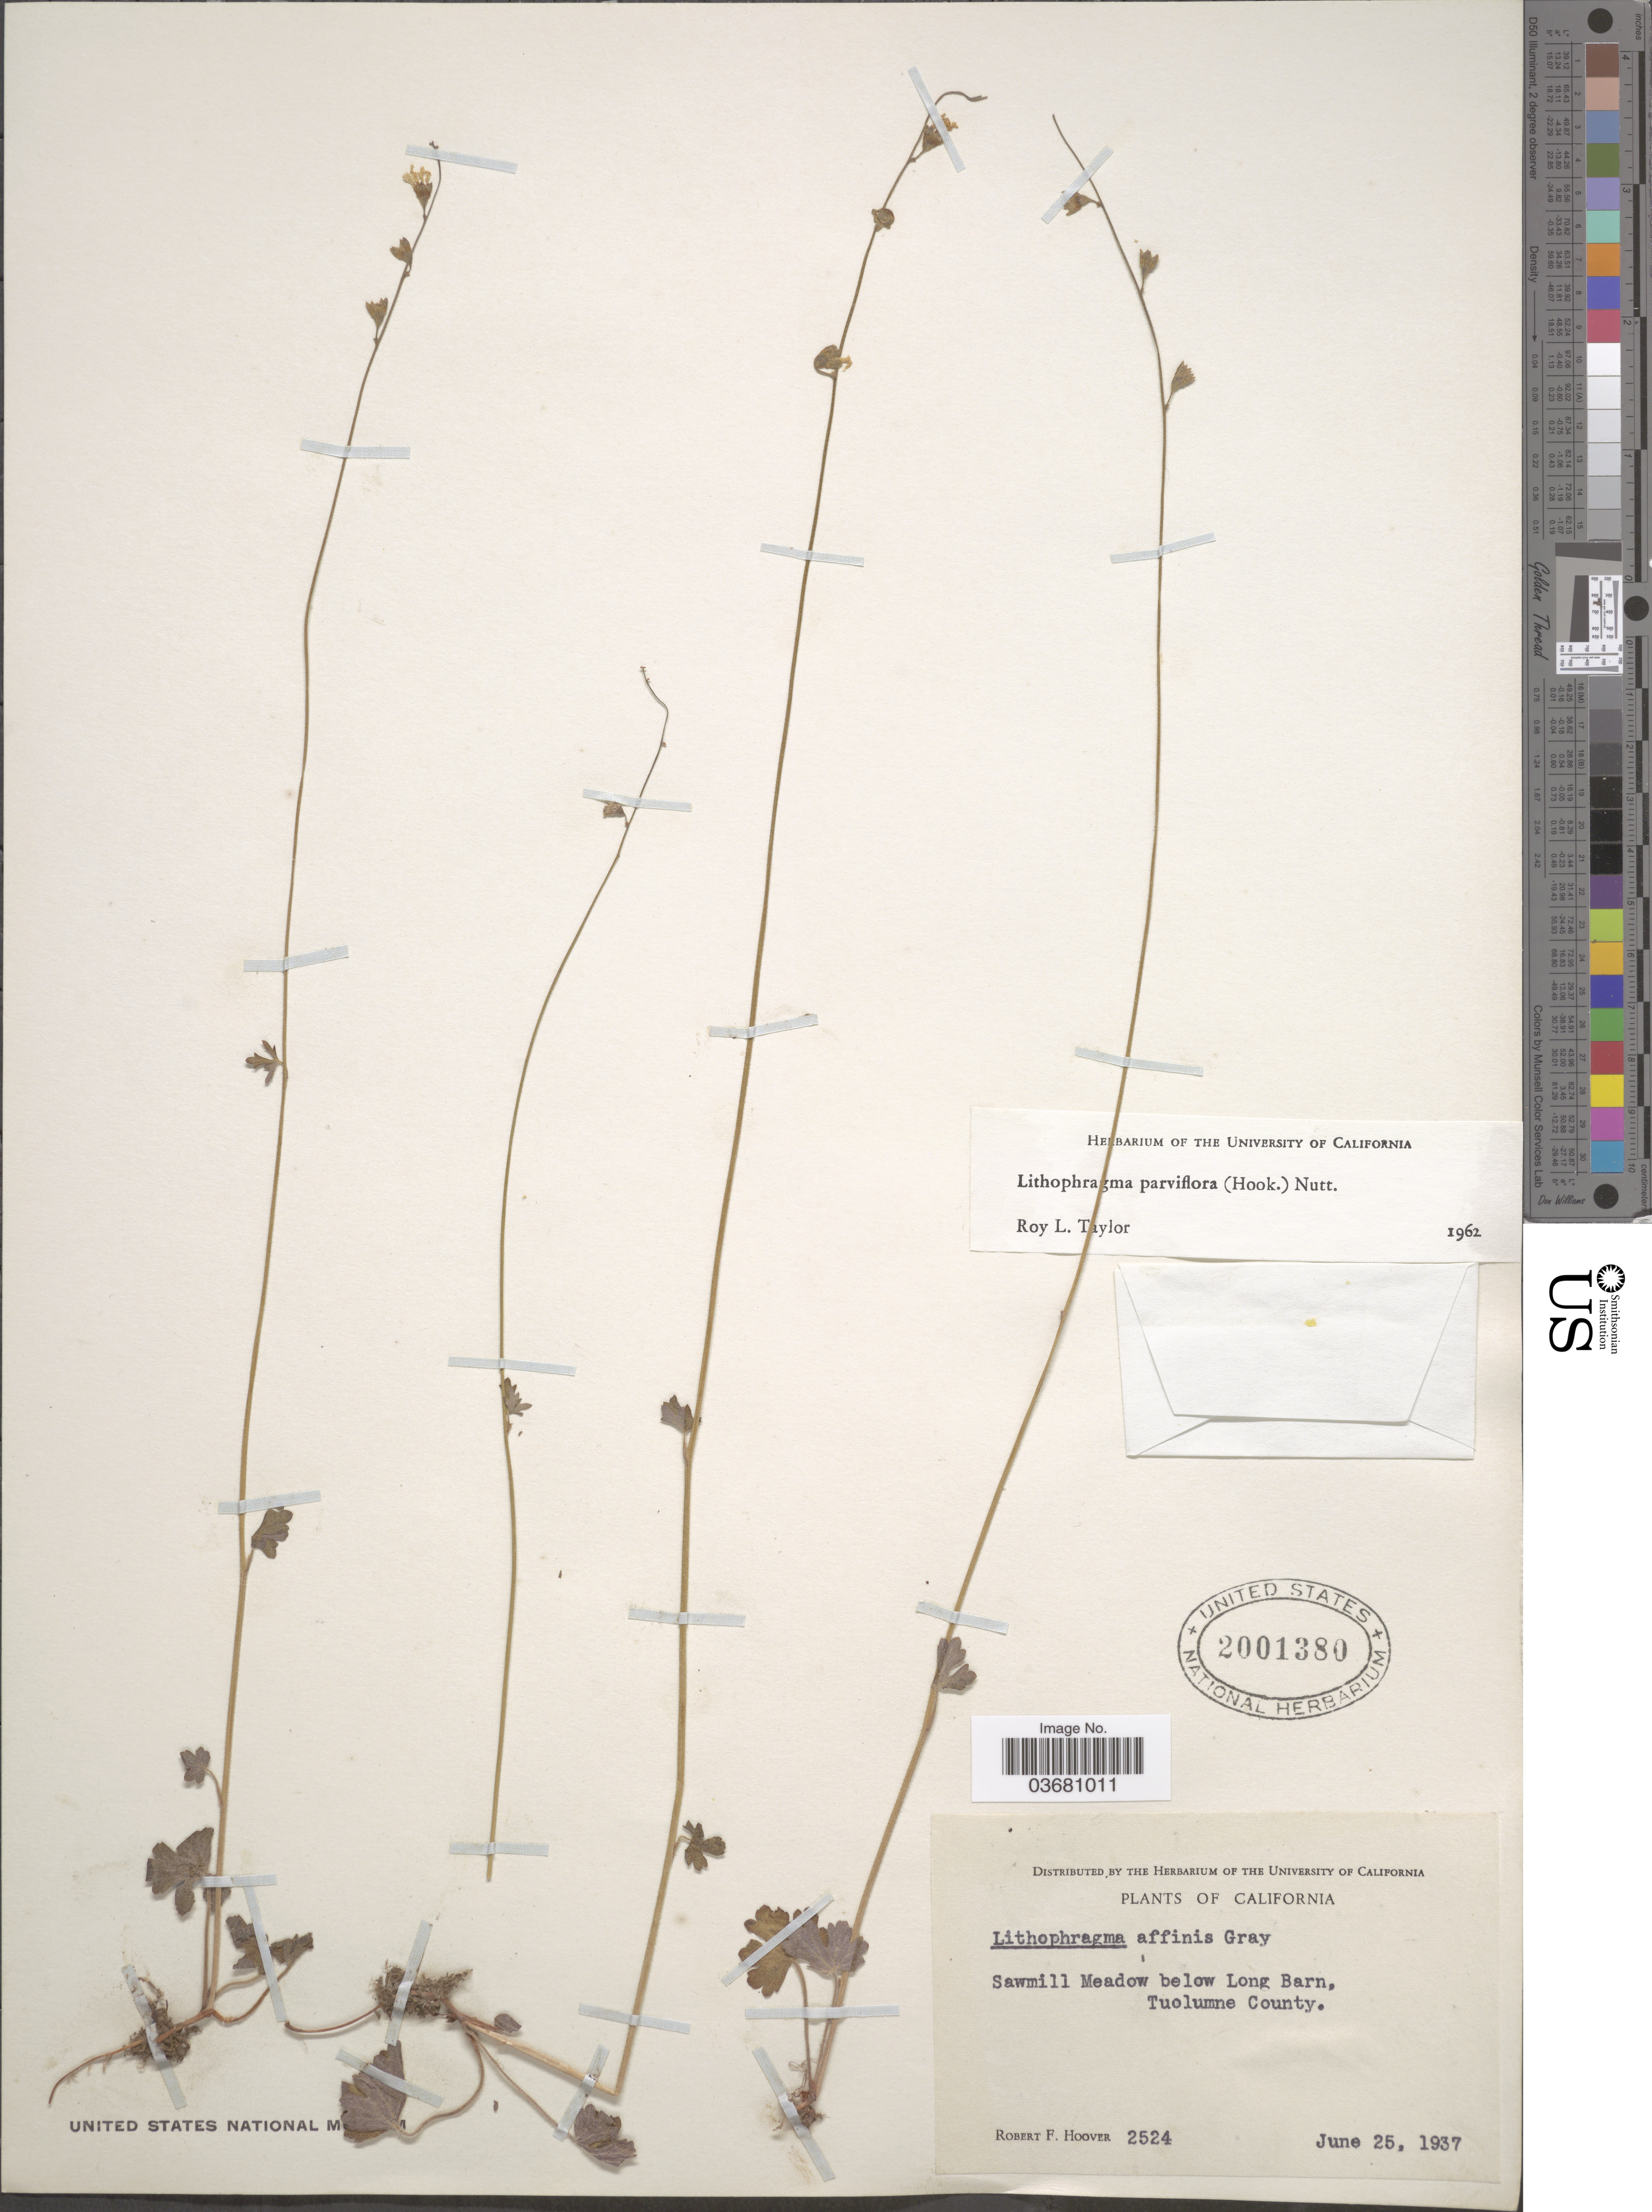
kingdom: Plantae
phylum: Tracheophyta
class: Magnoliopsida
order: Saxifragales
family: Saxifragaceae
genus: Lithophragma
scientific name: Lithophragma parviflorum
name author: (Hook.) Nutt.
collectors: R. F. Hoover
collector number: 2524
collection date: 1937-06-25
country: United States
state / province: California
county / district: Tuolumne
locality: Sawmill Meadow below Long Barn, Tuolumne County.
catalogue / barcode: US 2001380